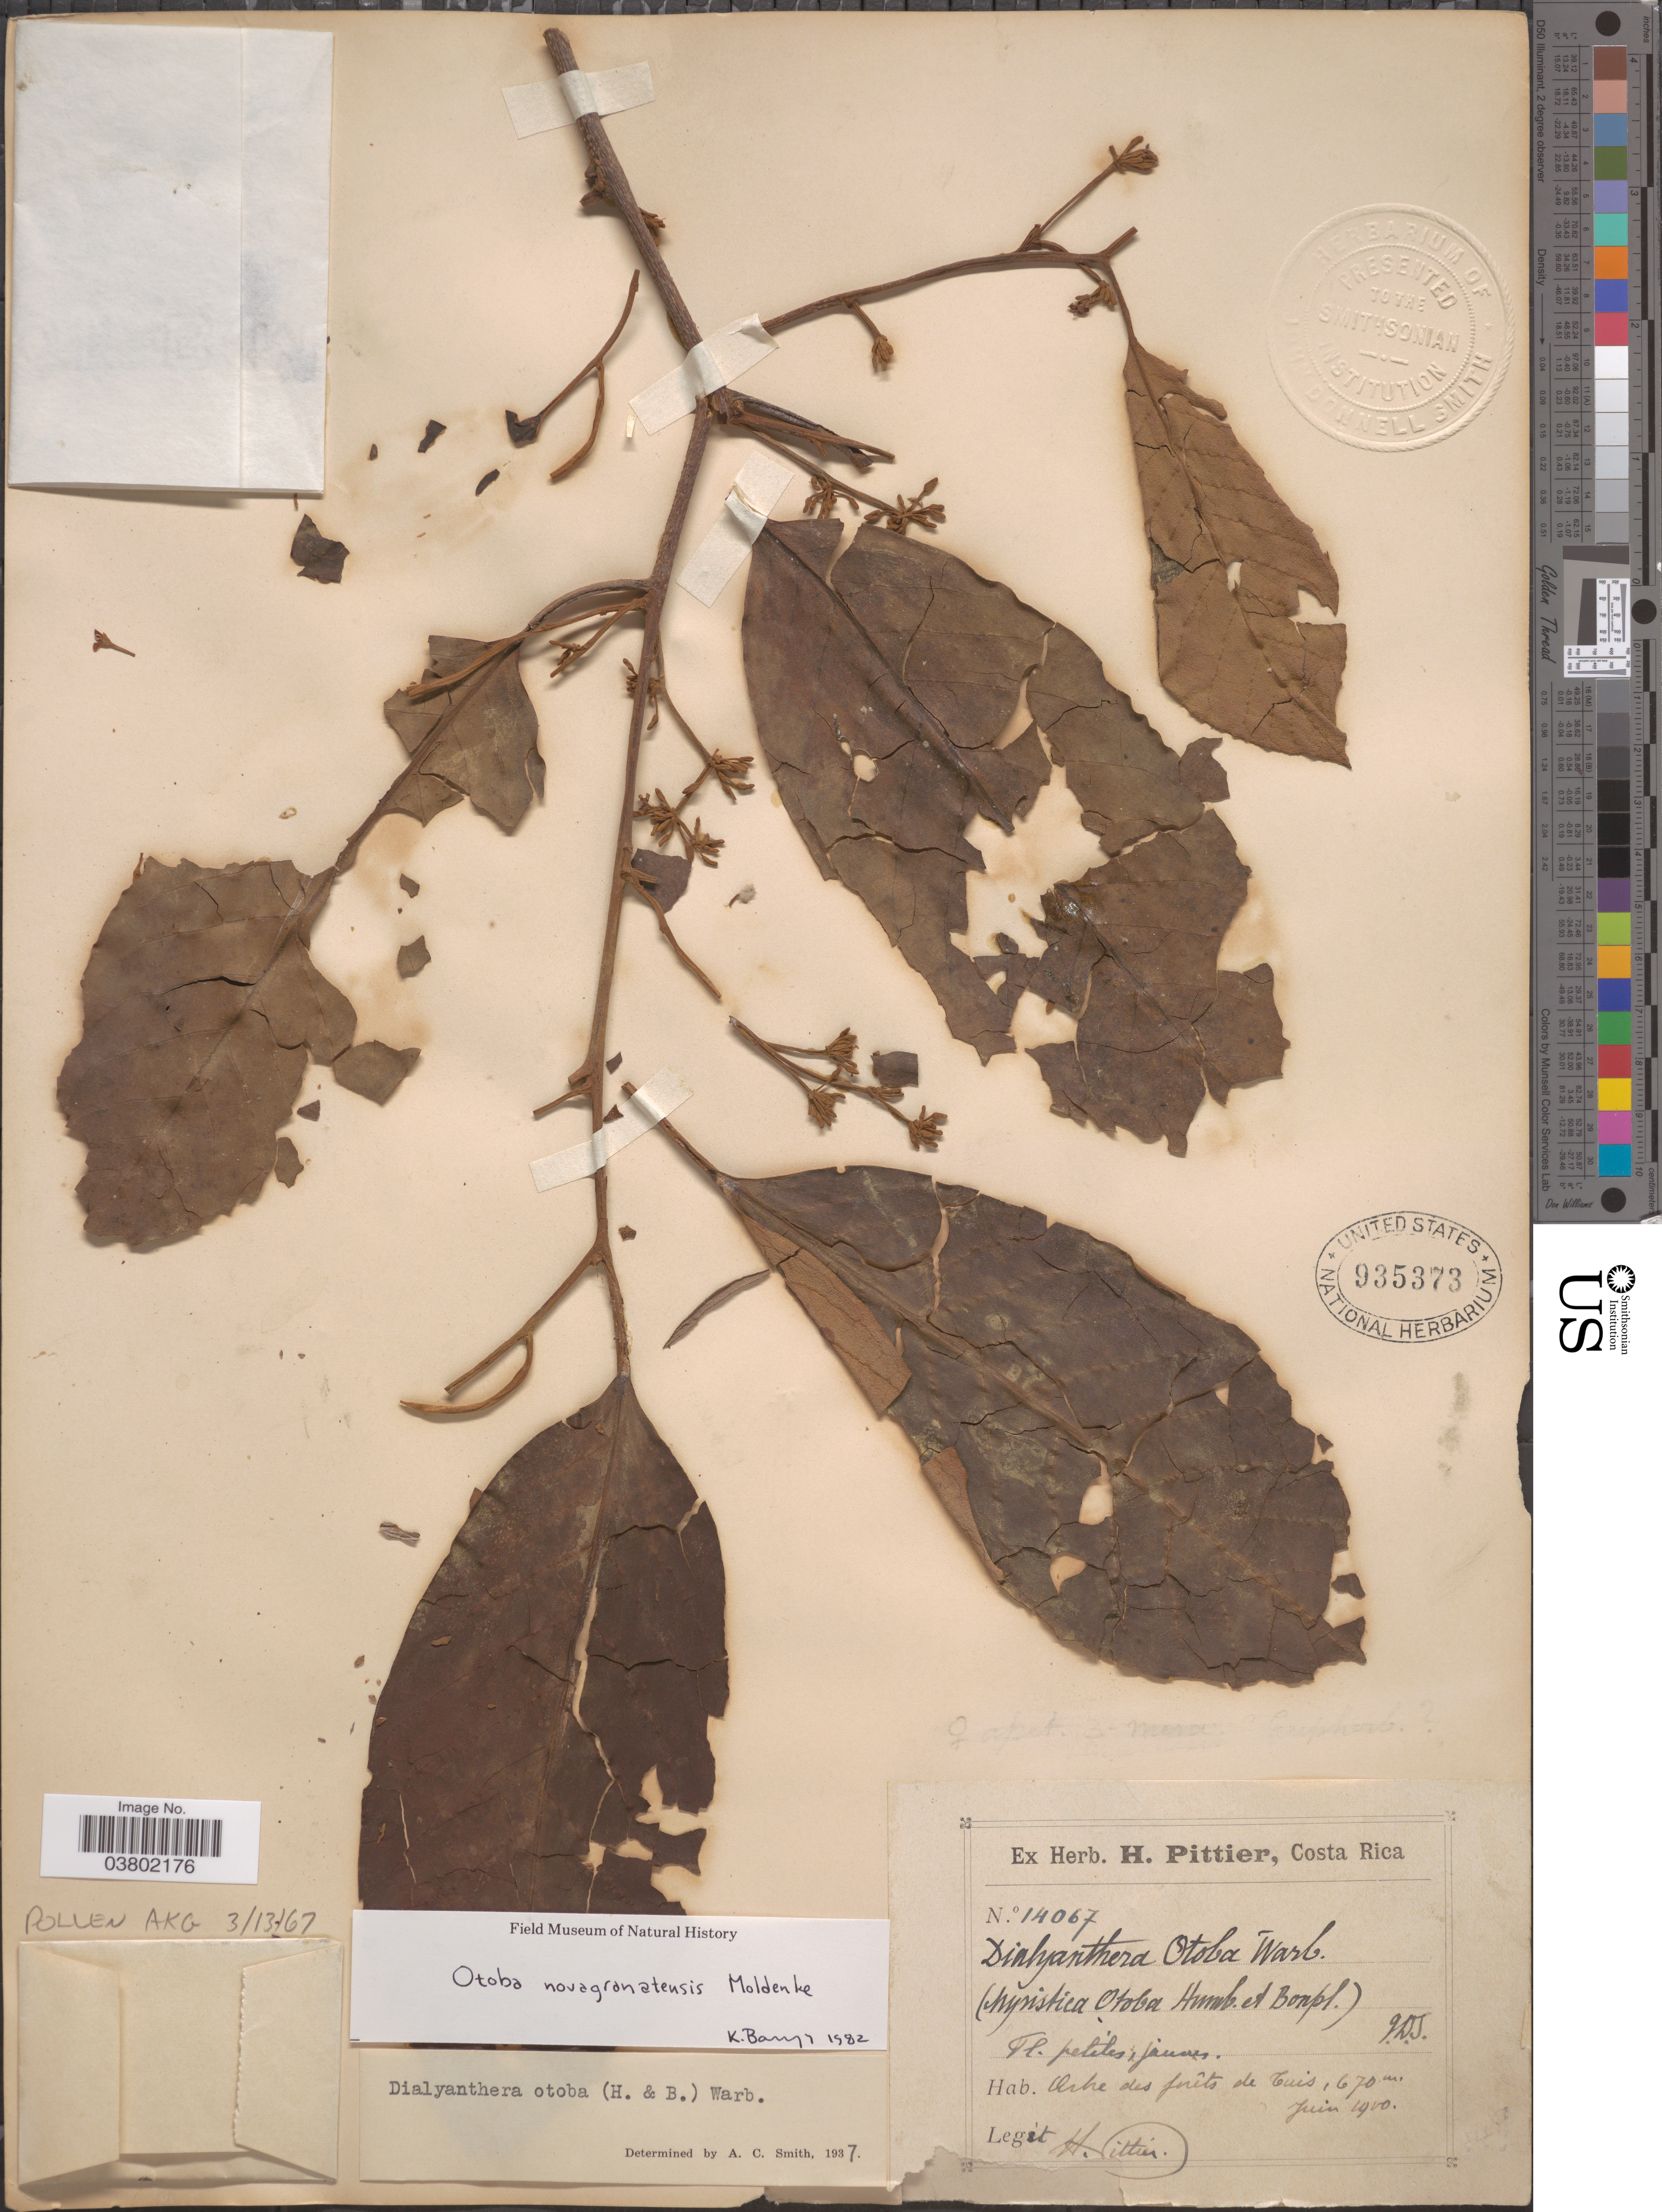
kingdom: Plantae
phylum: Tracheophyta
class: Magnoliopsida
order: Magnoliales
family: Myristicaceae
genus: Otoba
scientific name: Otoba novogranatensis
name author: Moldenke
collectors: H. F. Pittier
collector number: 14067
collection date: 1900-06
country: Costa Rica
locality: Arbre des forêts de Tuis.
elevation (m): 670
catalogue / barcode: US 935373